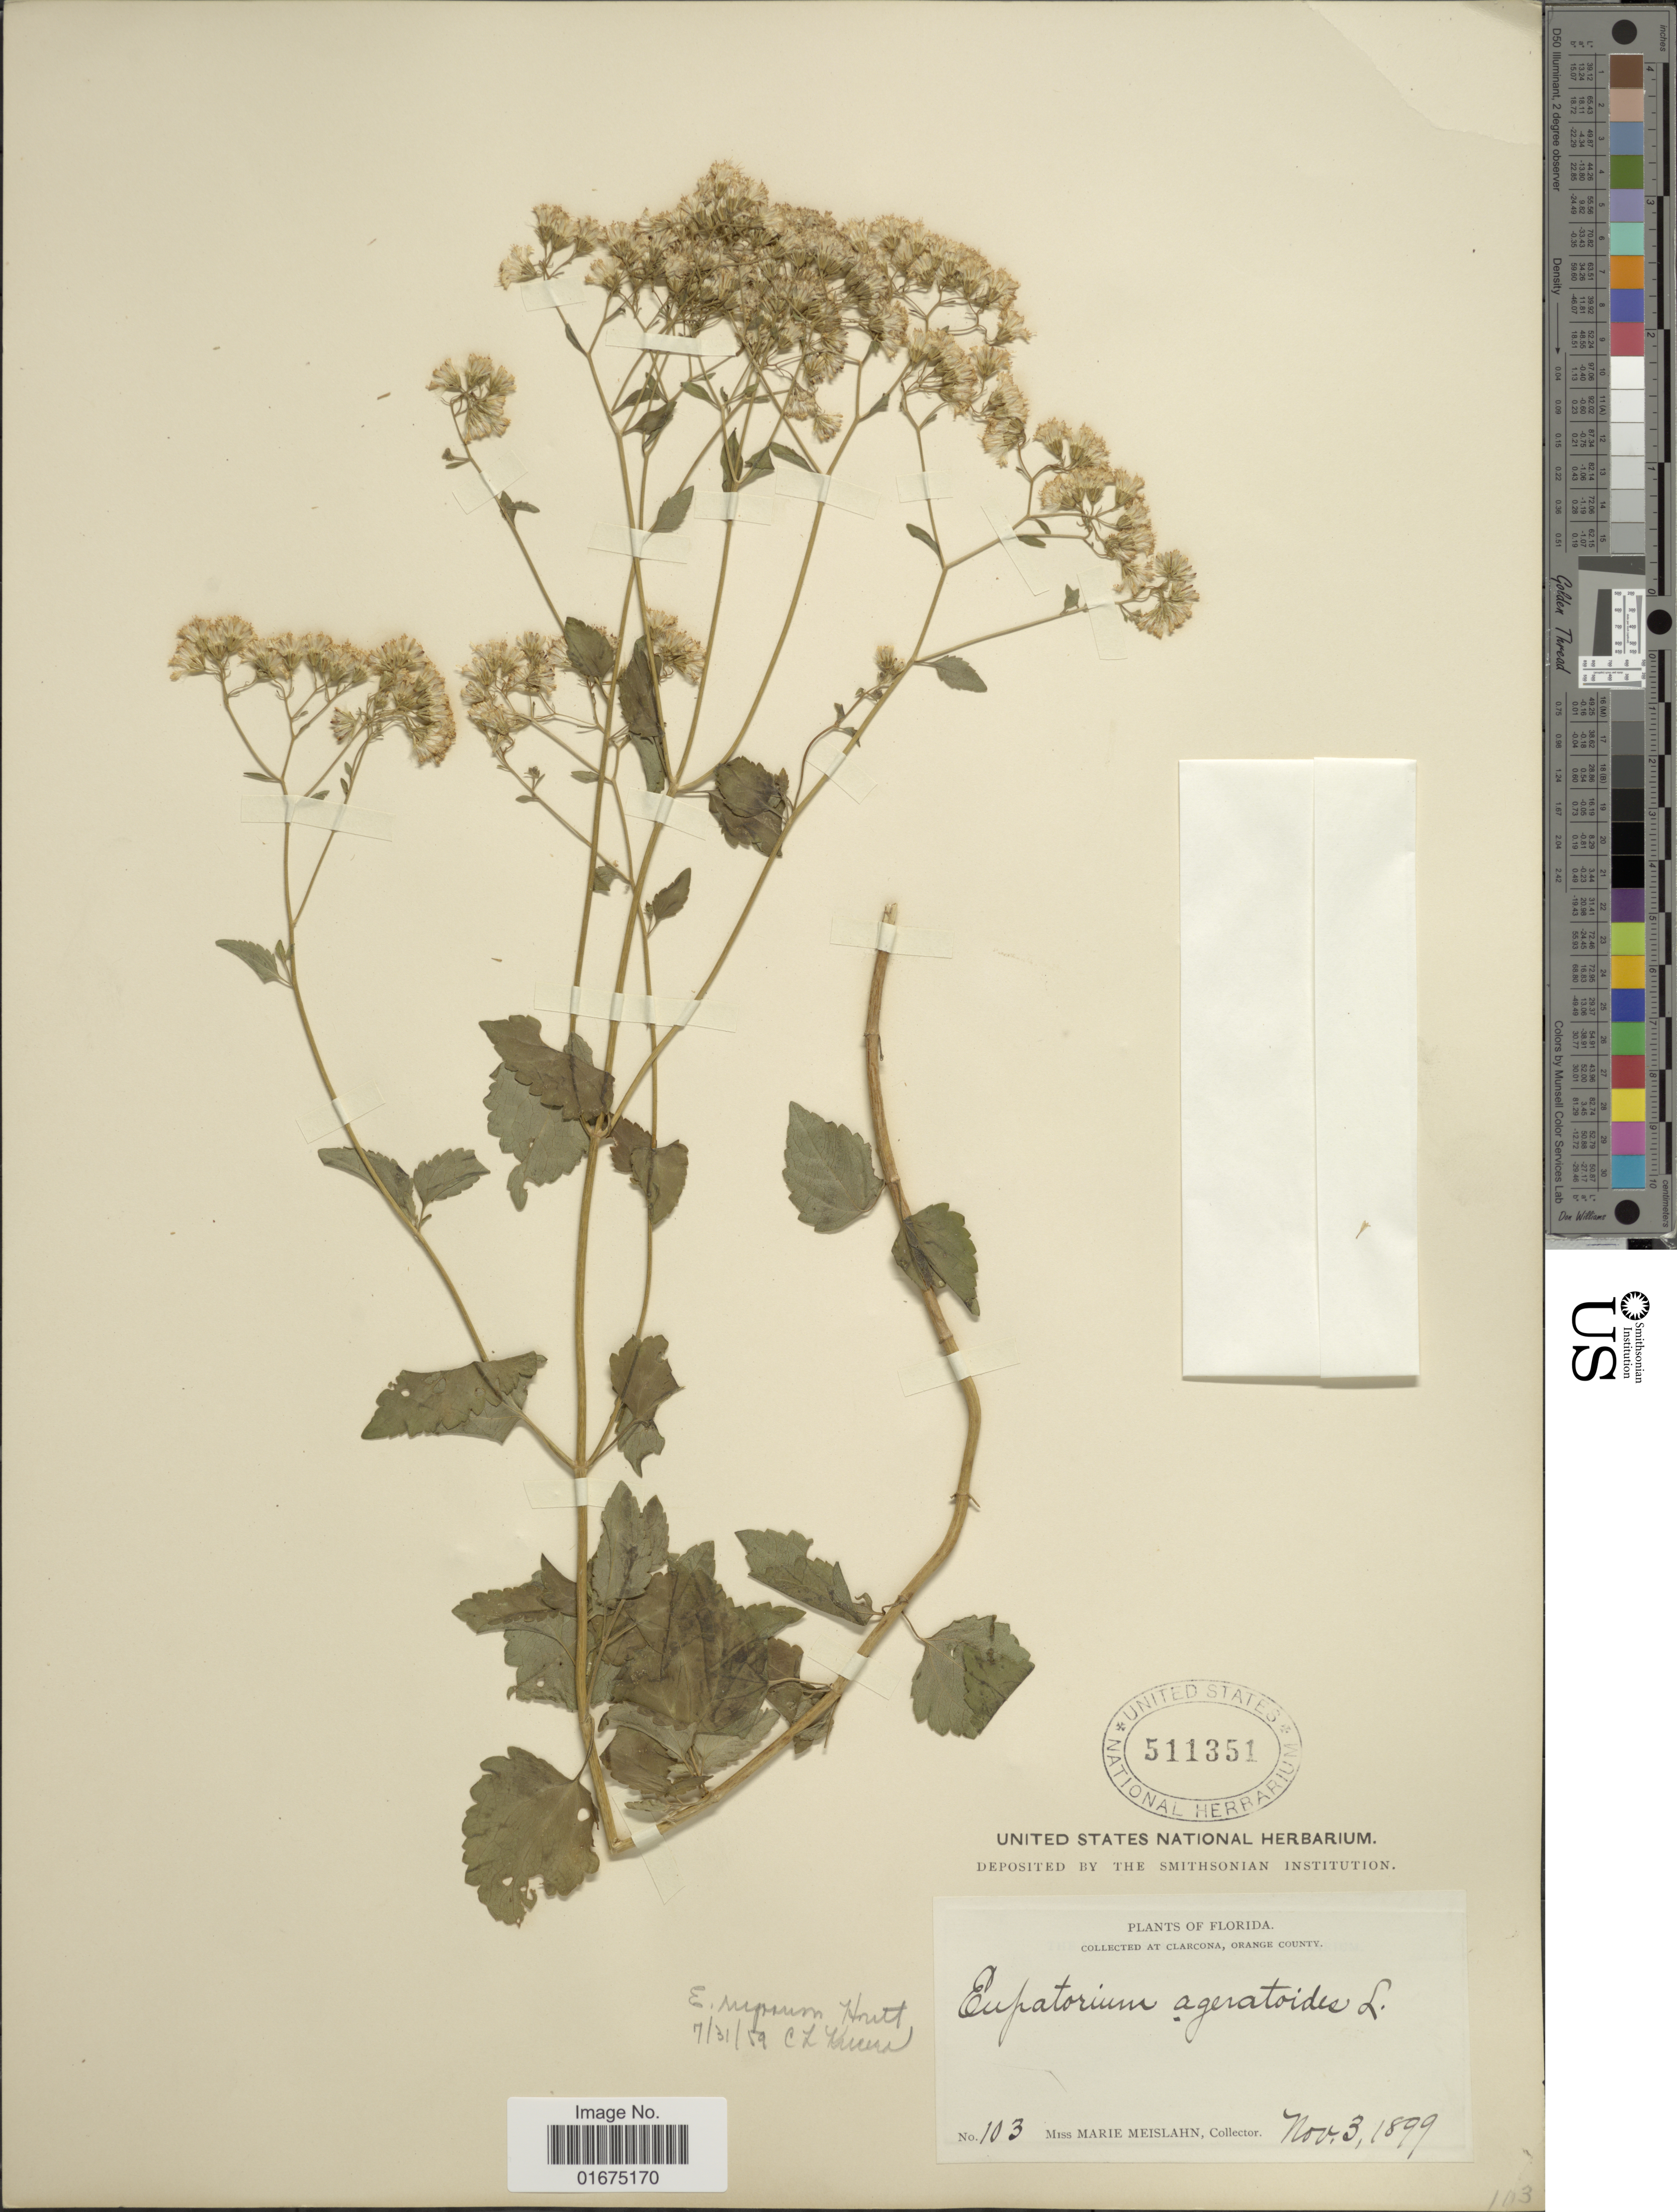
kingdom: Plantae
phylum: Tracheophyta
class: Magnoliopsida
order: Asterales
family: Asteraceae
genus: Ageratina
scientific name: Ageratina altissima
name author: (L.) R.M. King & H. Rob.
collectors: M. Meislahn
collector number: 103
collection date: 1899-11-03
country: United States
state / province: Florida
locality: At Clarcona, Orange County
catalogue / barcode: US 511351